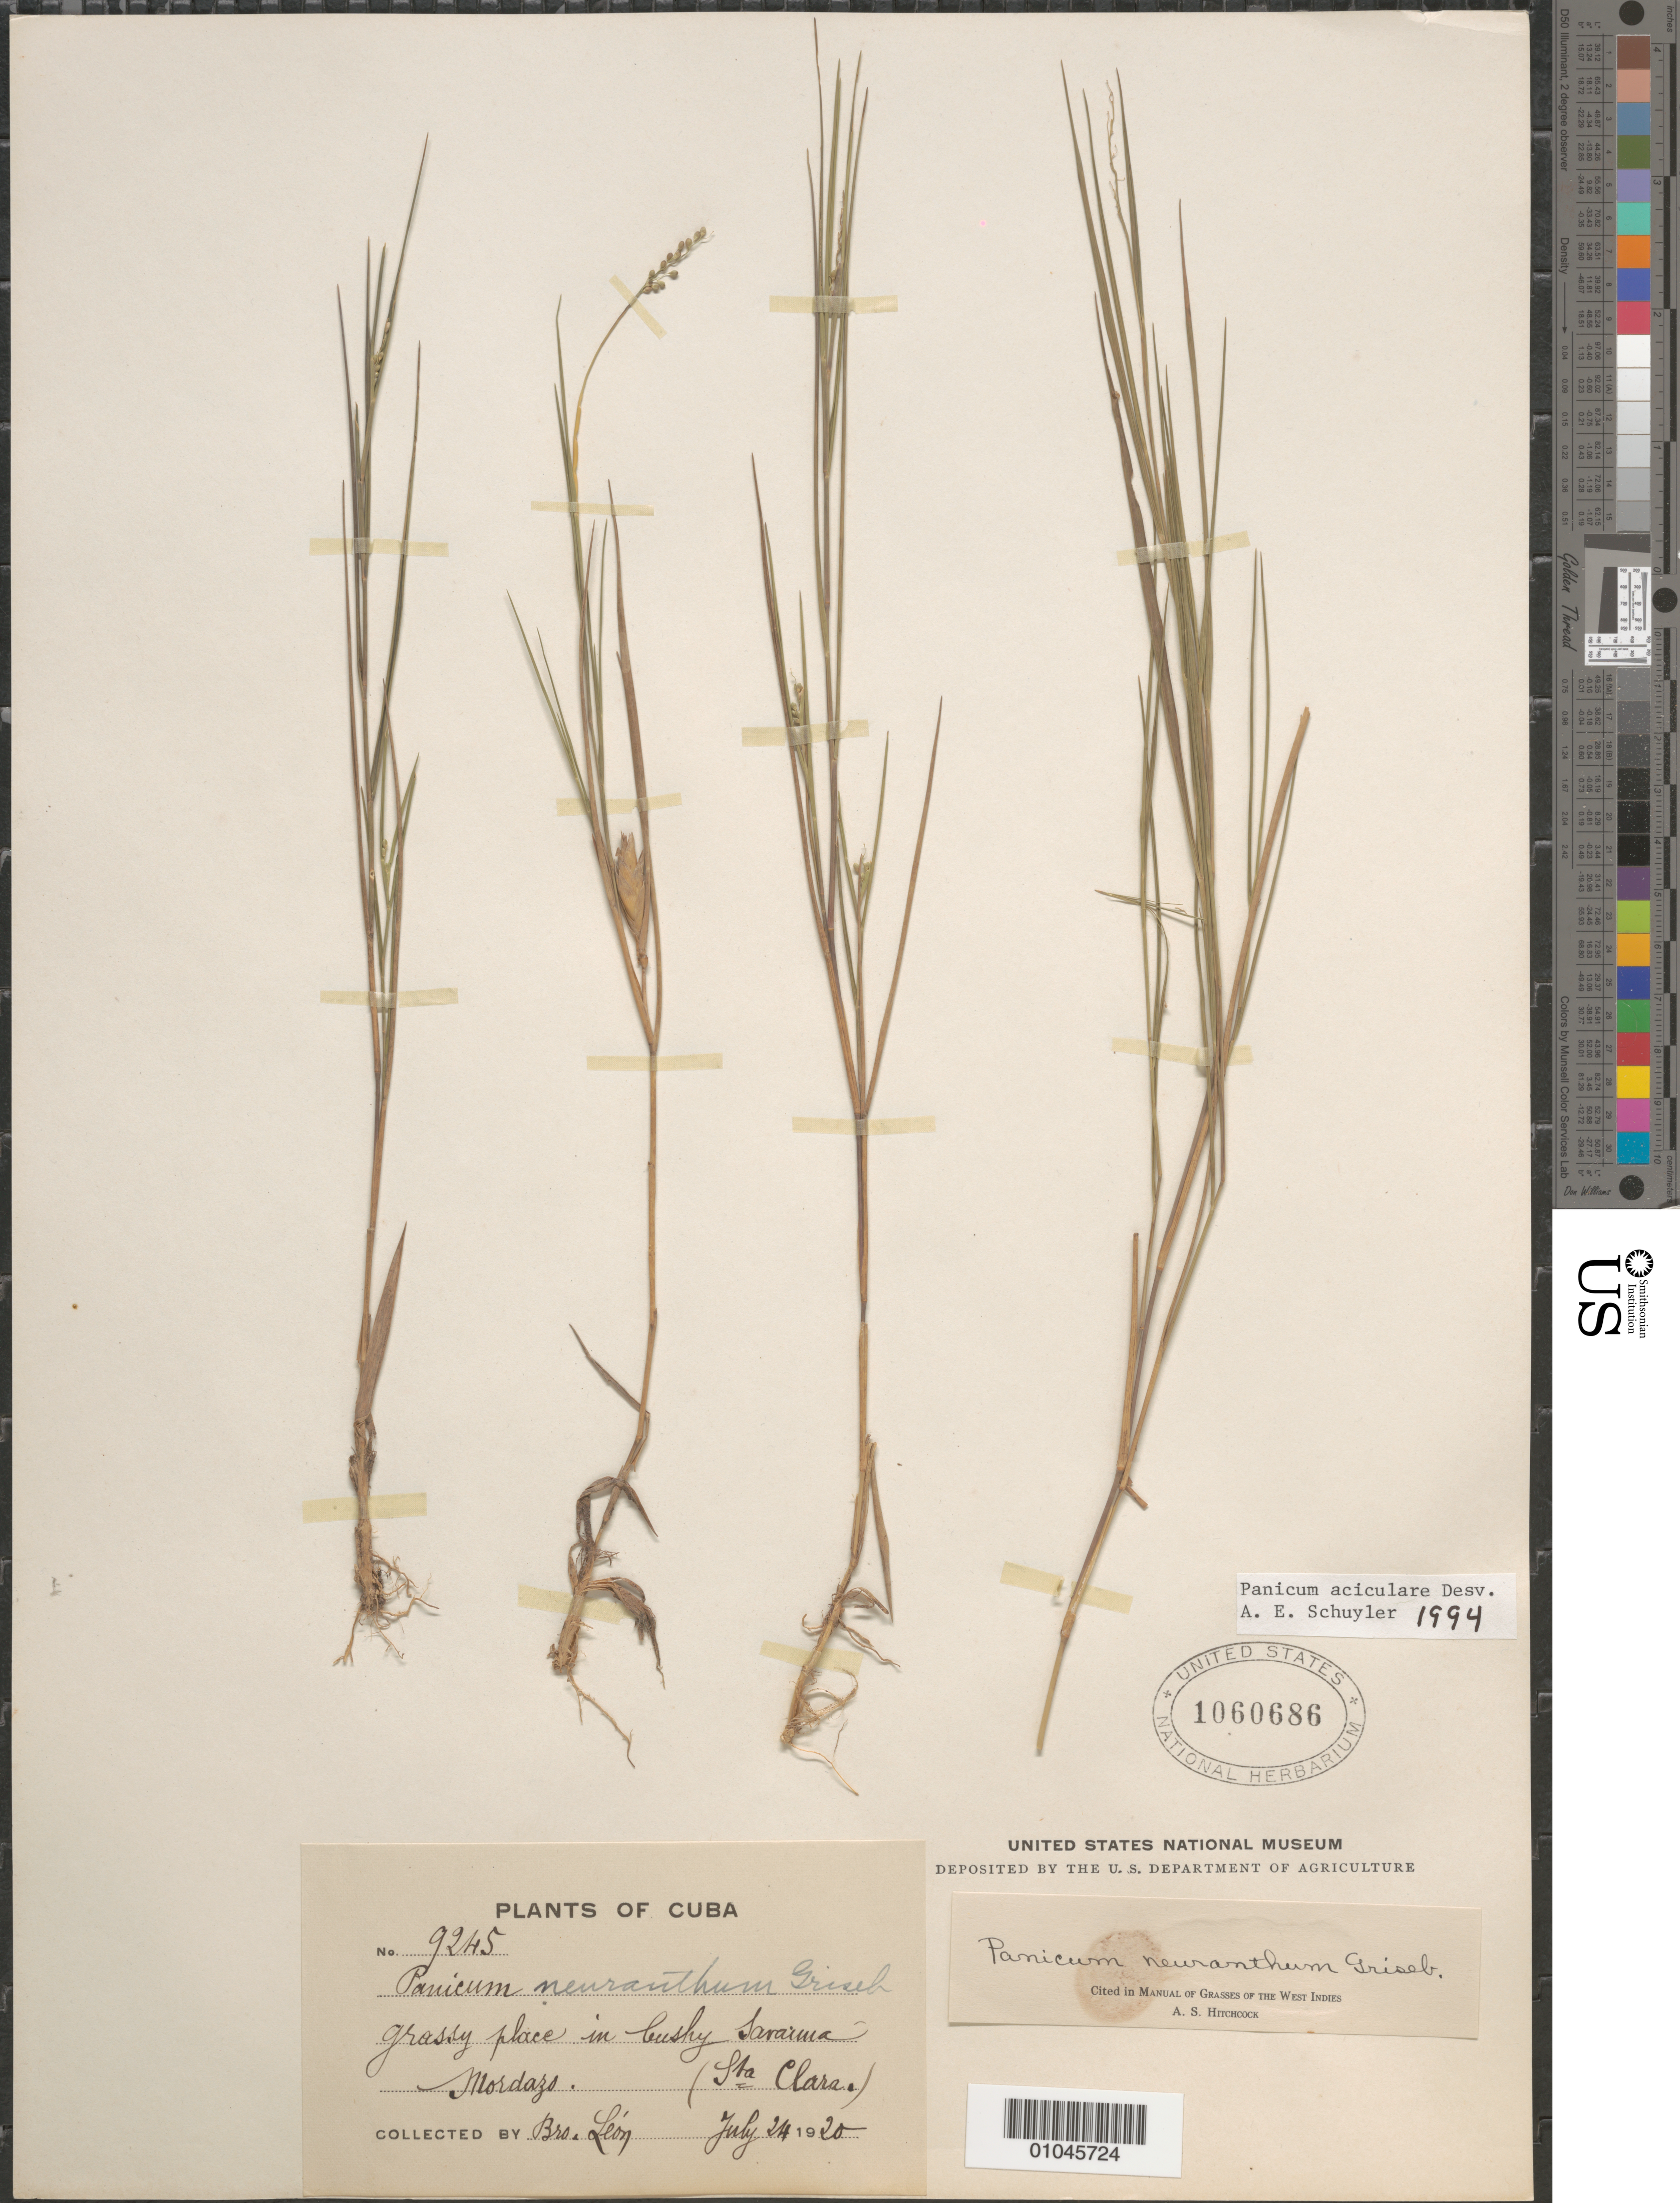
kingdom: Plantae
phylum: Tracheophyta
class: Liliopsida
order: Poales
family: Poaceae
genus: Panicum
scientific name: Panicum aciculare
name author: Desv. ex Poir.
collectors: Bro. León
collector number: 9245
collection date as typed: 24 Jul 1920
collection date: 1920-07-24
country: Cuba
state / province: Villa Clara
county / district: Santa Clara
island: Cuba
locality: grassy place in bushy terrain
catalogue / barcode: US 1060686